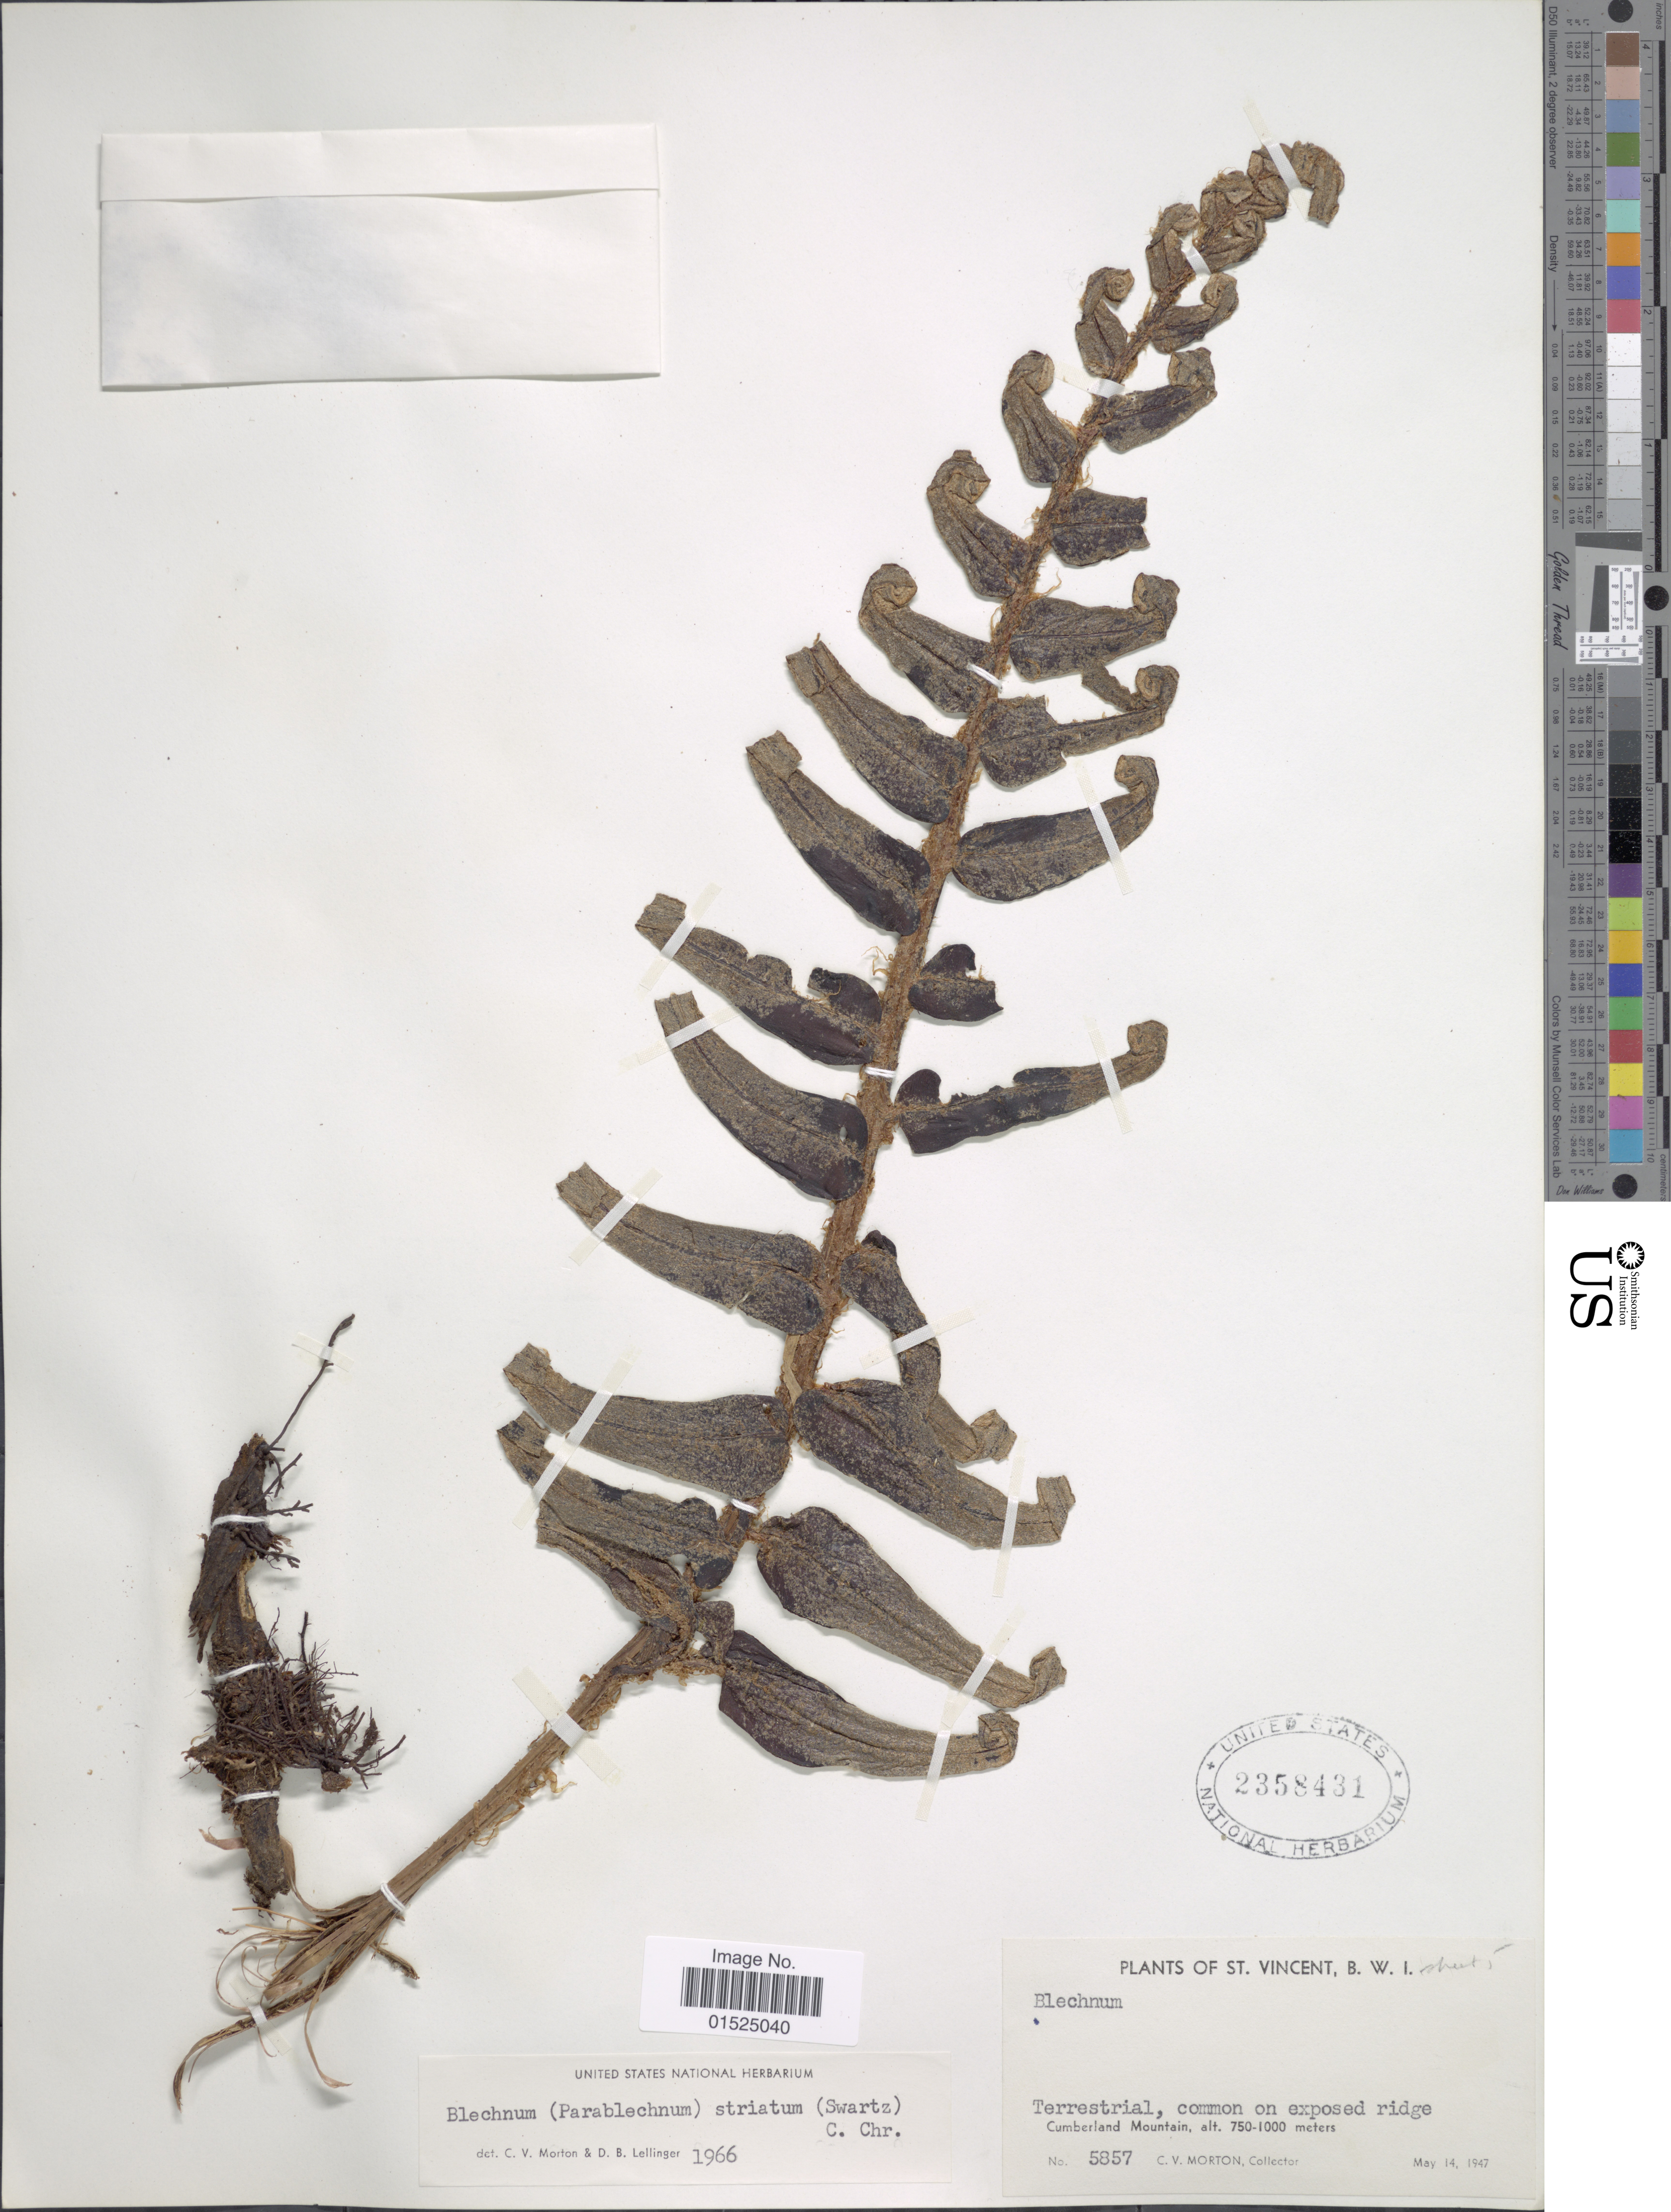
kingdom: Plantae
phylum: Tracheophyta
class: Polypodiopsida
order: Polypodiales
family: Blechnaceae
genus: Blechnum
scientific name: Blechnum ryanii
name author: Hieron.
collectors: C. V. Morton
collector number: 5857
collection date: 1947-05-14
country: St. Vincent - Grenadines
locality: Cumberland Mountain. St. Vincent B. W. I.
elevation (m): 750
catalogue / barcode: US 2358431